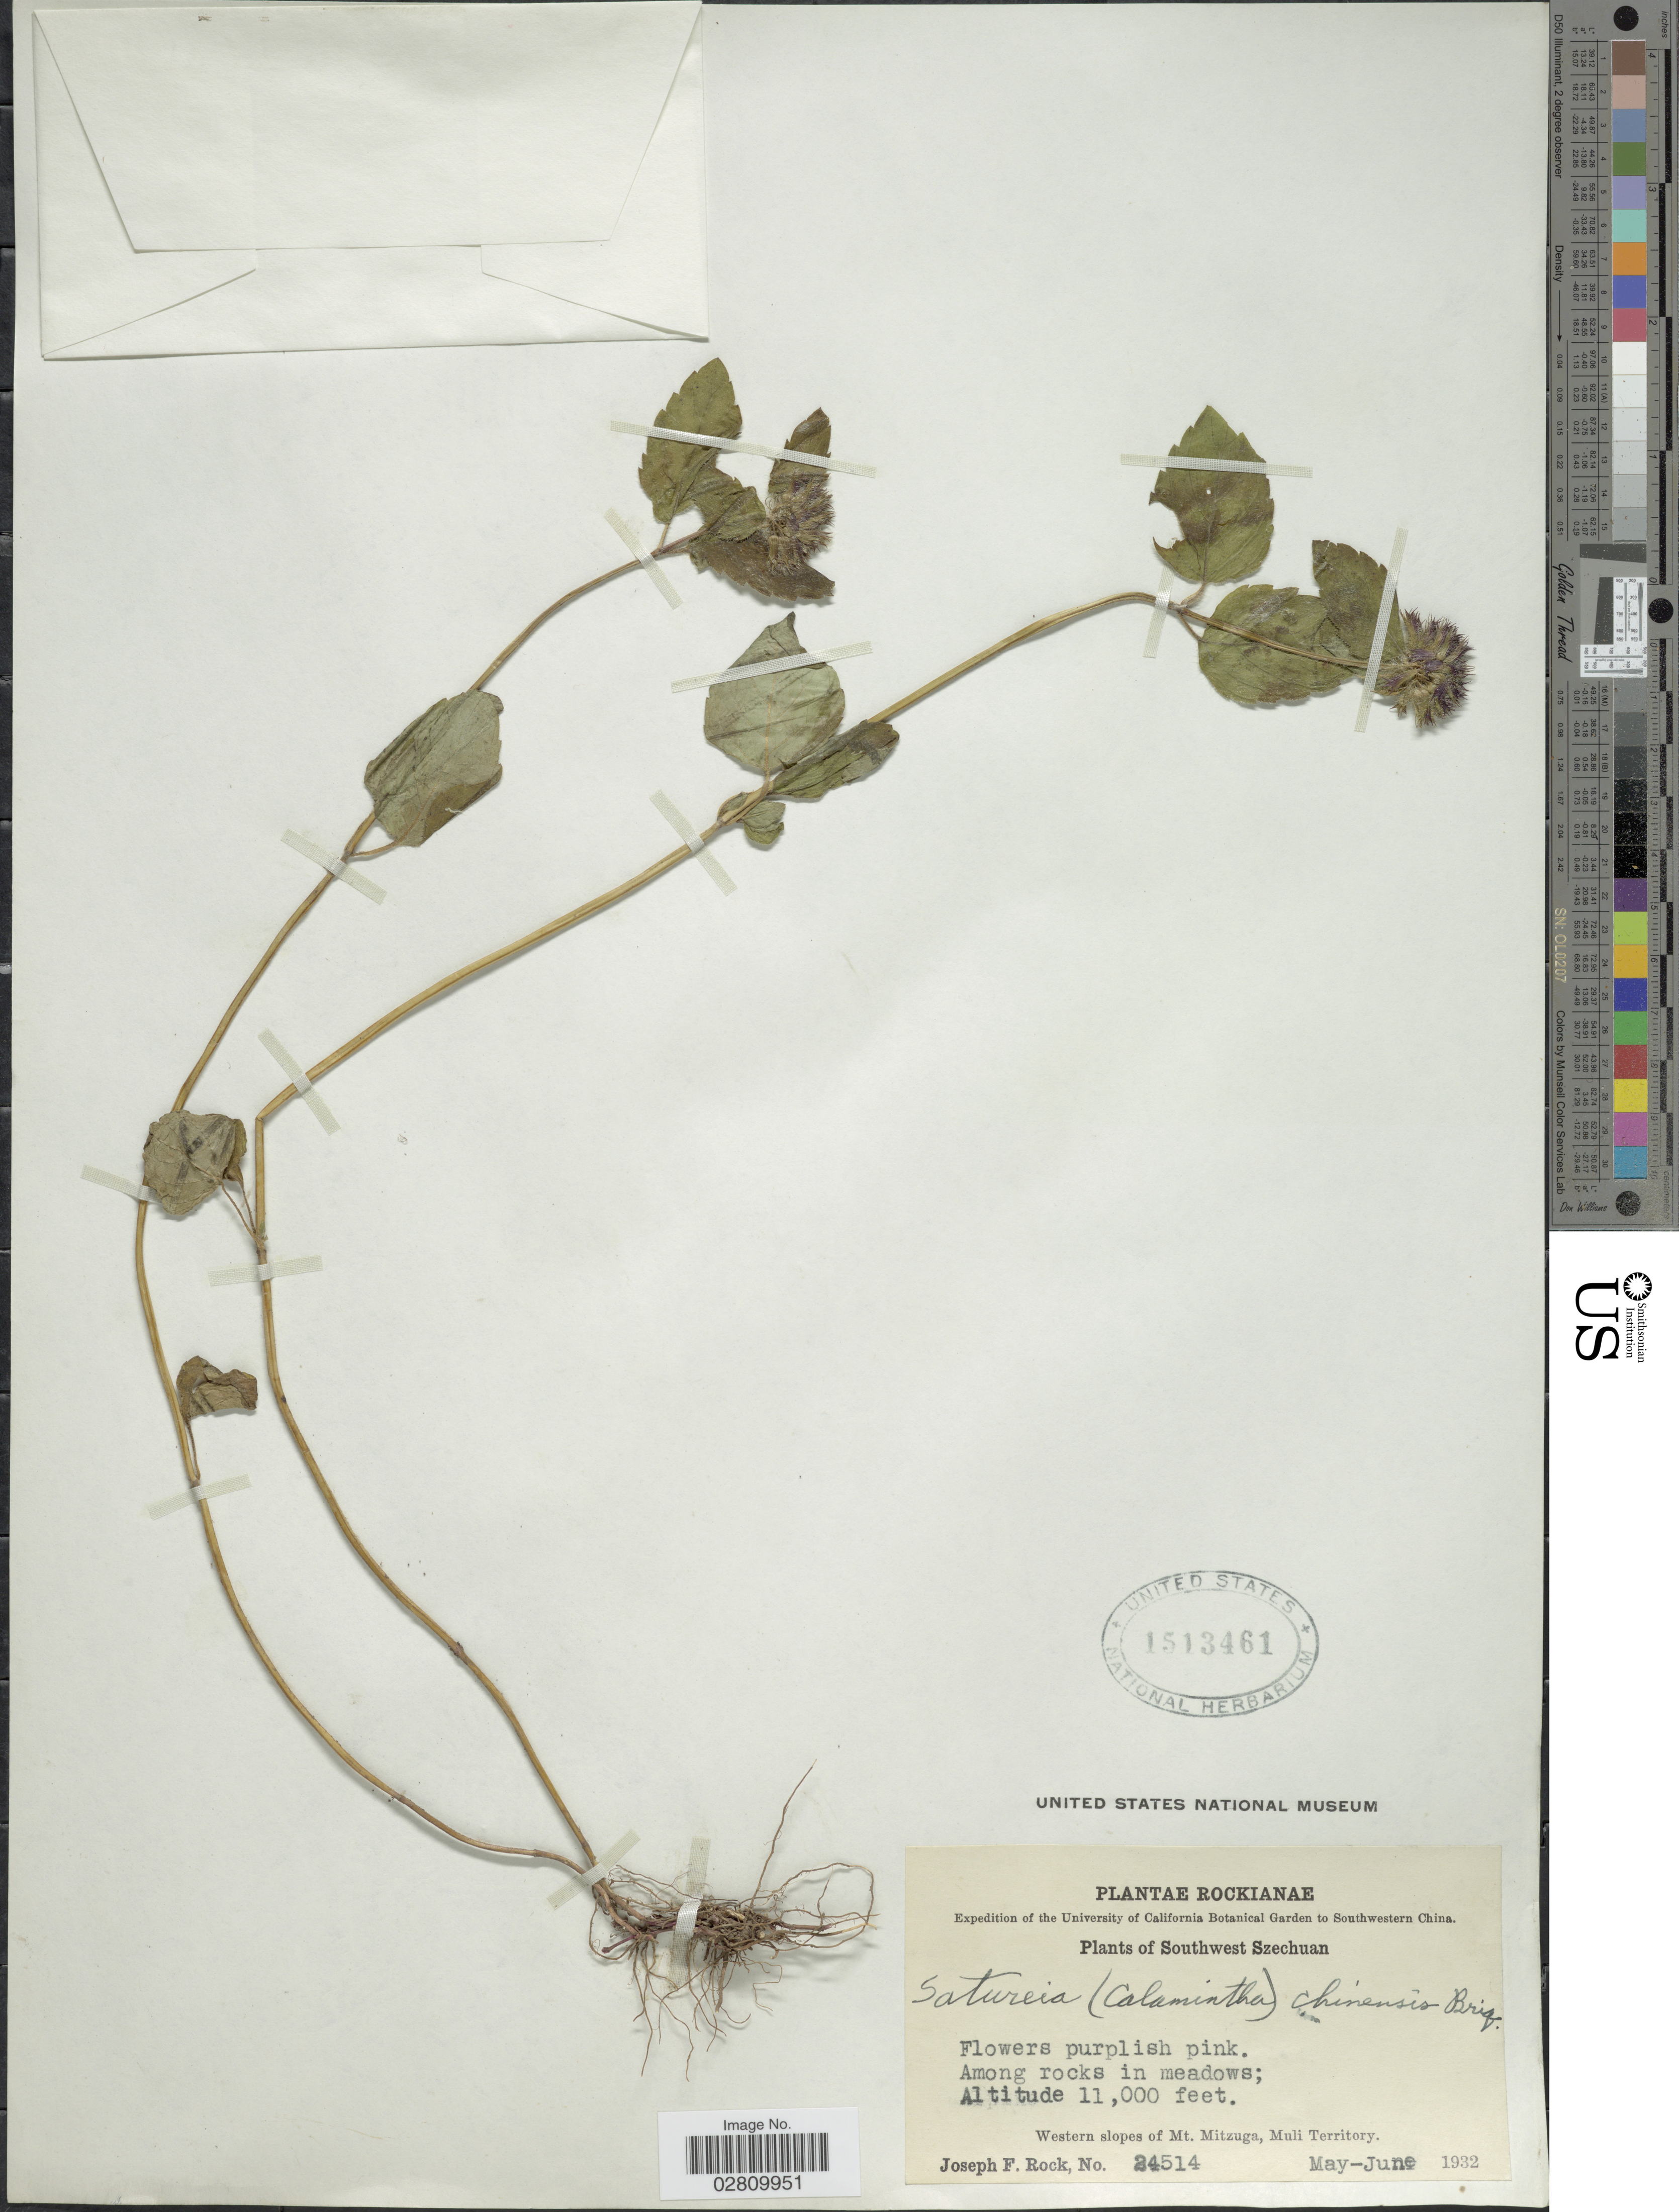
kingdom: Plantae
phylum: Tracheophyta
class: Magnoliopsida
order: Lamiales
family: Lamiaceae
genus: Calamintha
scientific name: Calamintha chinensis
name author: Benth.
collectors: J. F. Rock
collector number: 24514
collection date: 1932-05/1932-06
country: China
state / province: Sichuan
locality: Southwest Szechuan. Western slopes of Mt. Mitzuga, Muli Territory.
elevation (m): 3353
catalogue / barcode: US 1513461